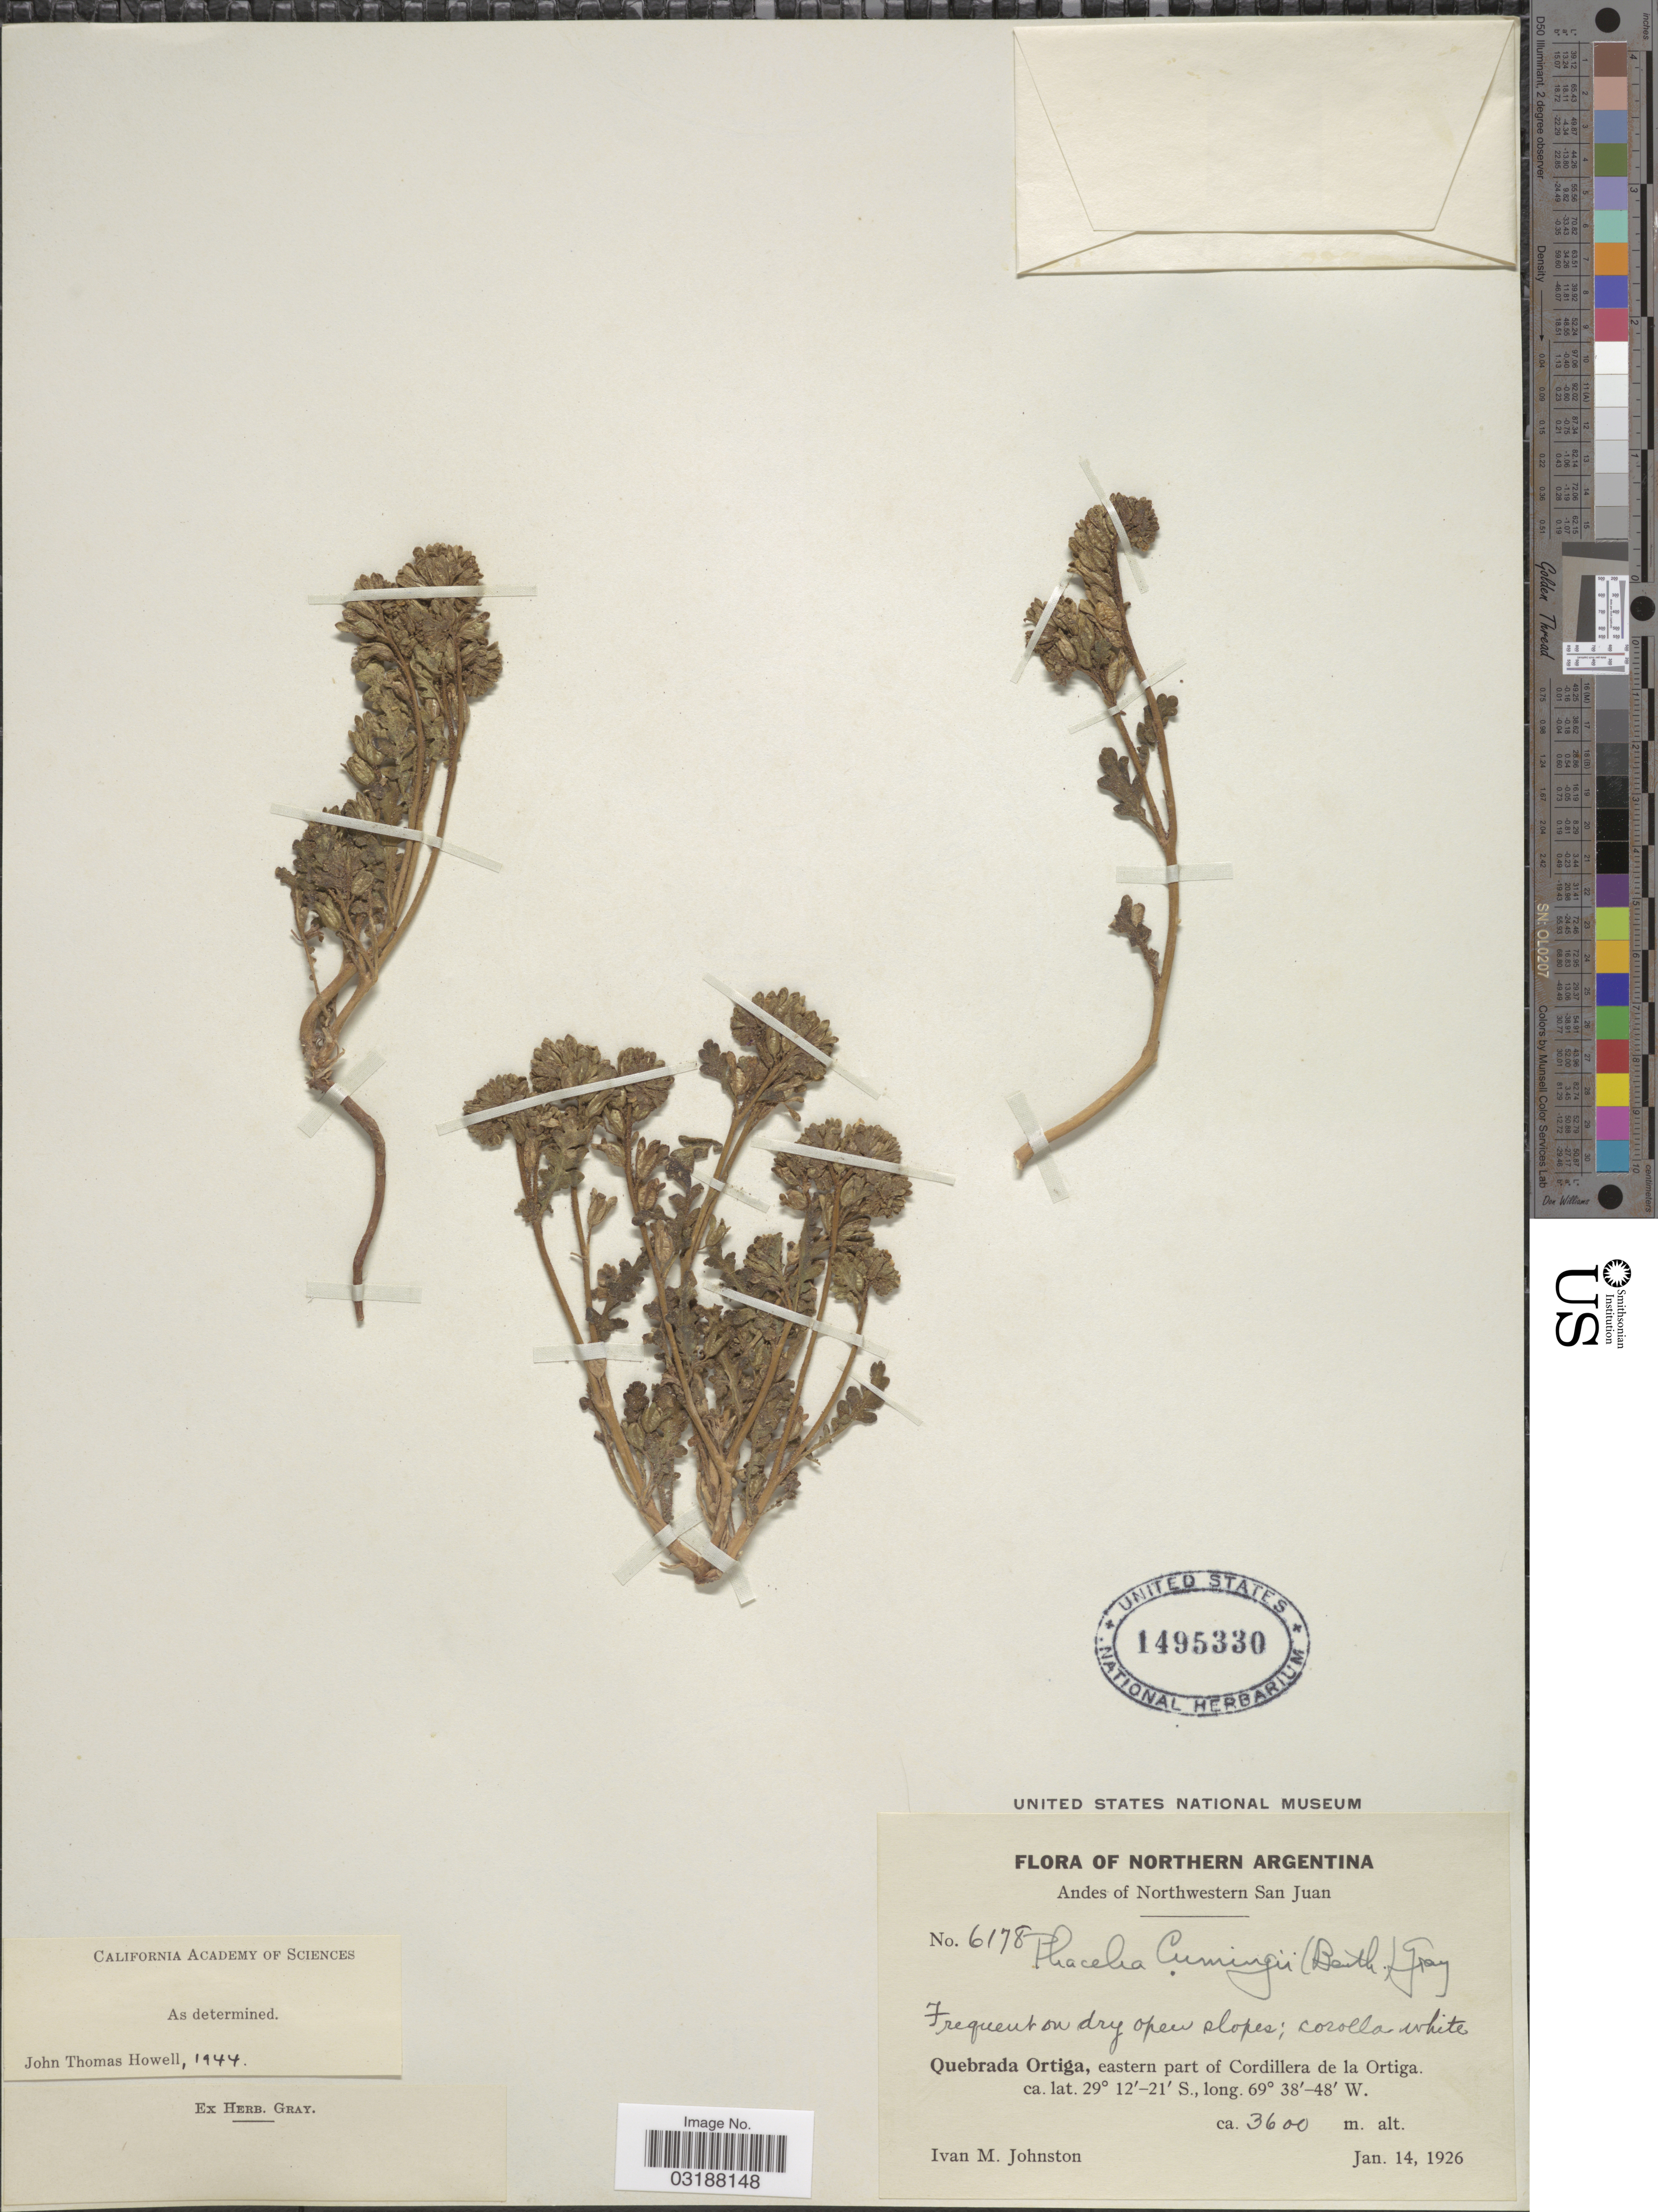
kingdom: Plantae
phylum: Tracheophyta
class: Magnoliopsida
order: Boraginales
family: Hydrophyllaceae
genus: Phacelia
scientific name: Phacelia cumingii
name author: (Benth.) A. Gray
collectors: I.M. Johnston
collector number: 6178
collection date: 1926-01-14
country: Argentina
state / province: San Juan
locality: Northern Argentina, Andes of Northwestern San Juan, Quebrada Ortiga, eastern part of Cordillera de la Ortiga.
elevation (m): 3600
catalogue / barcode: US 1495330